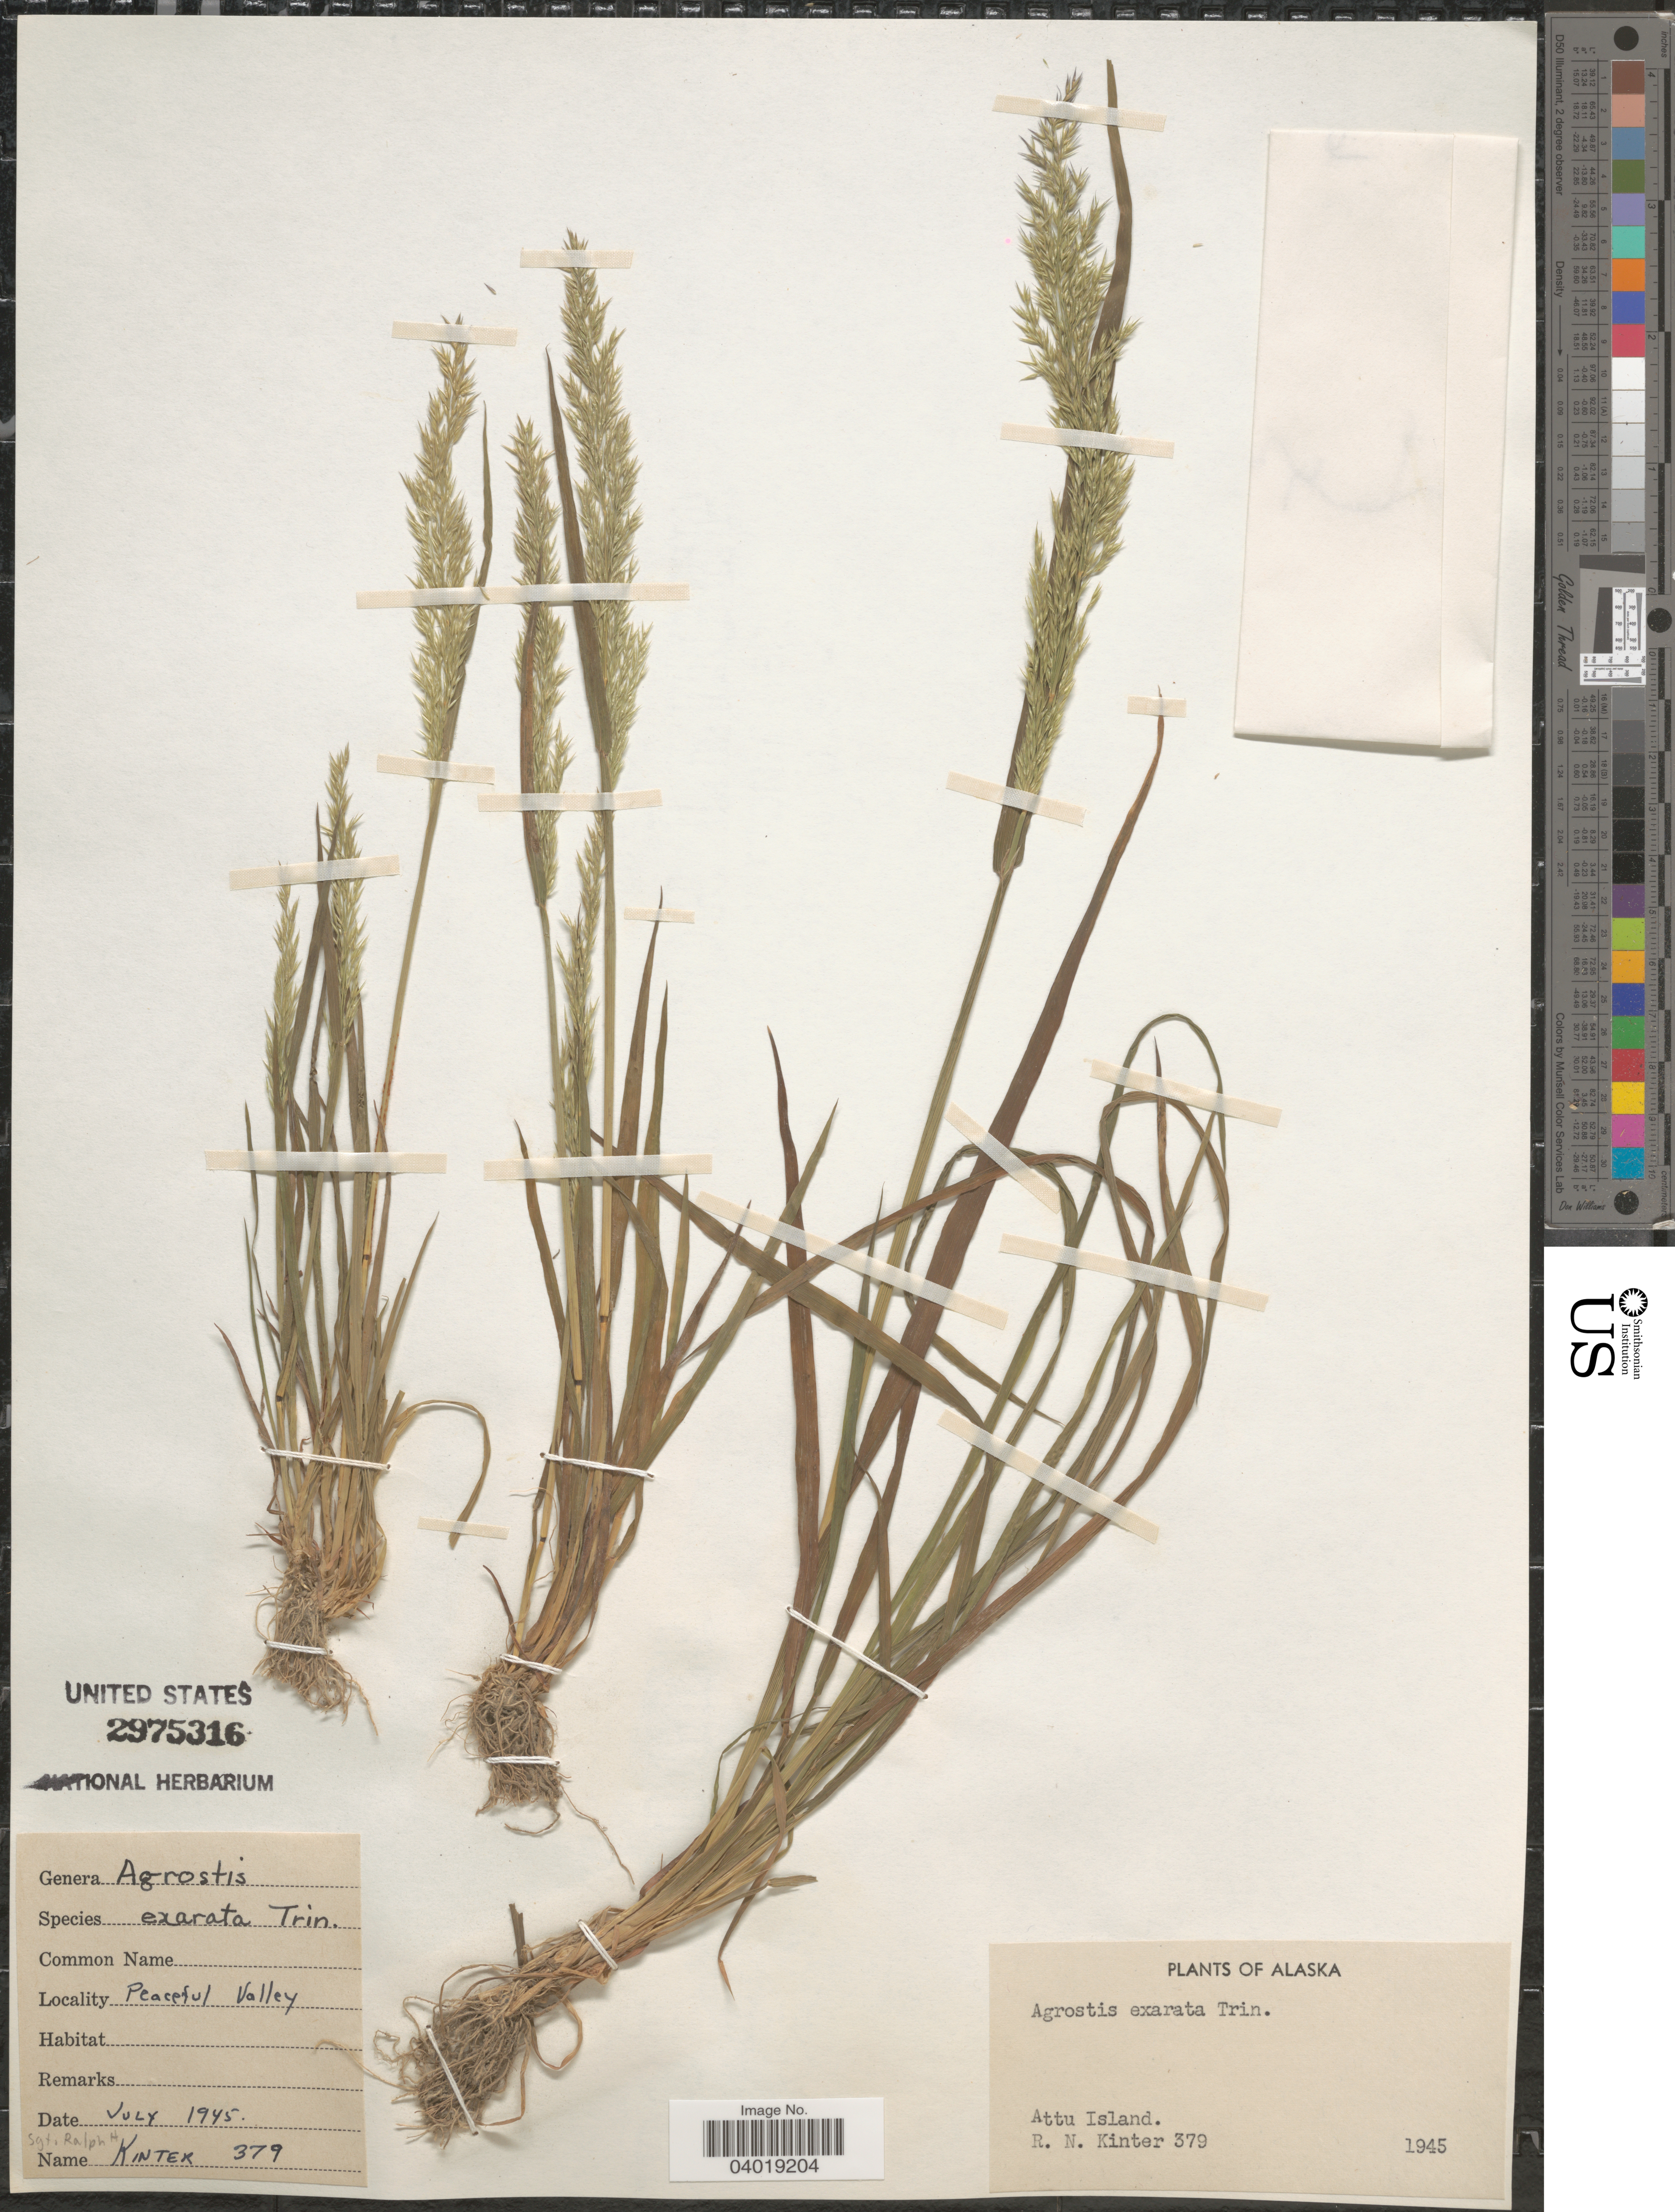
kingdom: Plantae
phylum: Tracheophyta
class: Liliopsida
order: Poales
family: Poaceae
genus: Agrostis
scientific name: Agrostis exarata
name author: Trin.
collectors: R. Kinter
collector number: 379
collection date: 1945-07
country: United States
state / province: Alaska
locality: Peaceful Valley. Attu Island.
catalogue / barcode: US 2975316